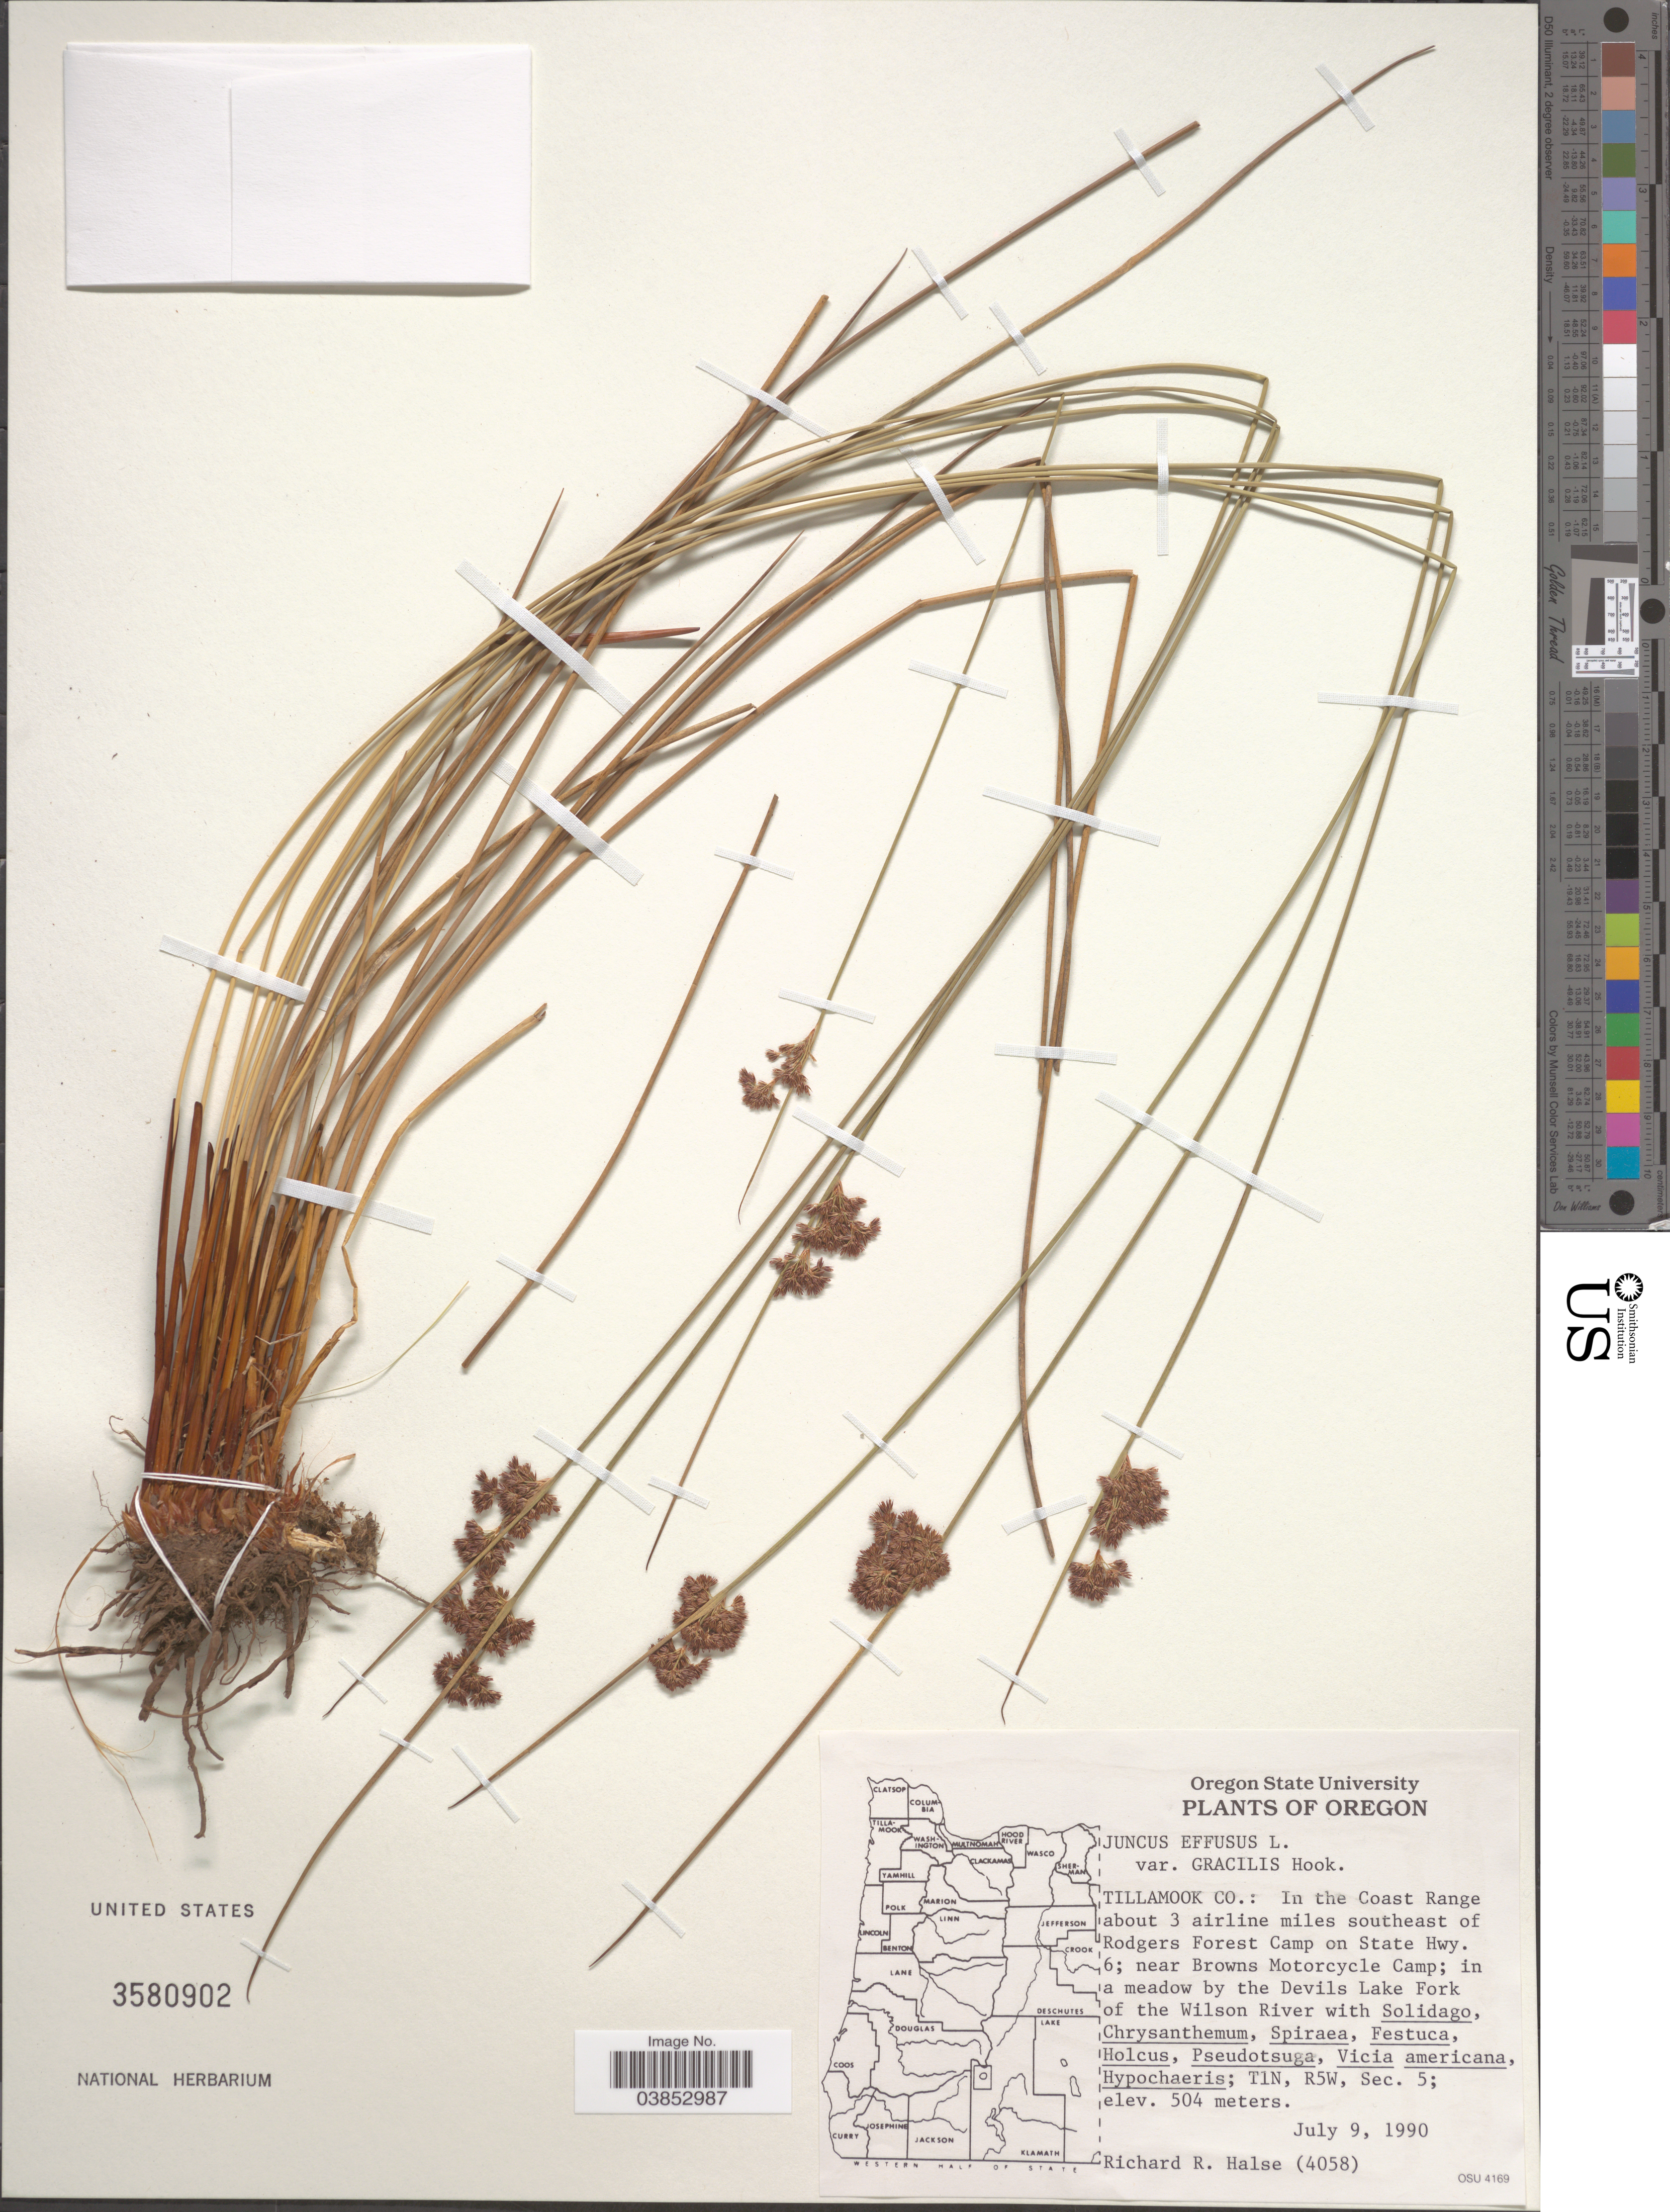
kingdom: Plantae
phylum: Tracheophyta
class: Liliopsida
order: Poales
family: Juncaceae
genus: Juncus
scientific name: Juncus effusus f. gracilis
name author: Buchenau ex Matsum.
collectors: R. Halse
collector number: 4058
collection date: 1990-07-09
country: United States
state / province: Oregon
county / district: Tillamook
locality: Tillamook Co.: In the Coast Range about 3 airline miles southeast of Rodgers Forest Camp on State Hwy. 6; near Browns Motorcycle Camp; in a meadow by the Devils Lake Fork of the Wilson River . T1N, R5W, Sec. 5.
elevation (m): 504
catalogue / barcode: US 3580902